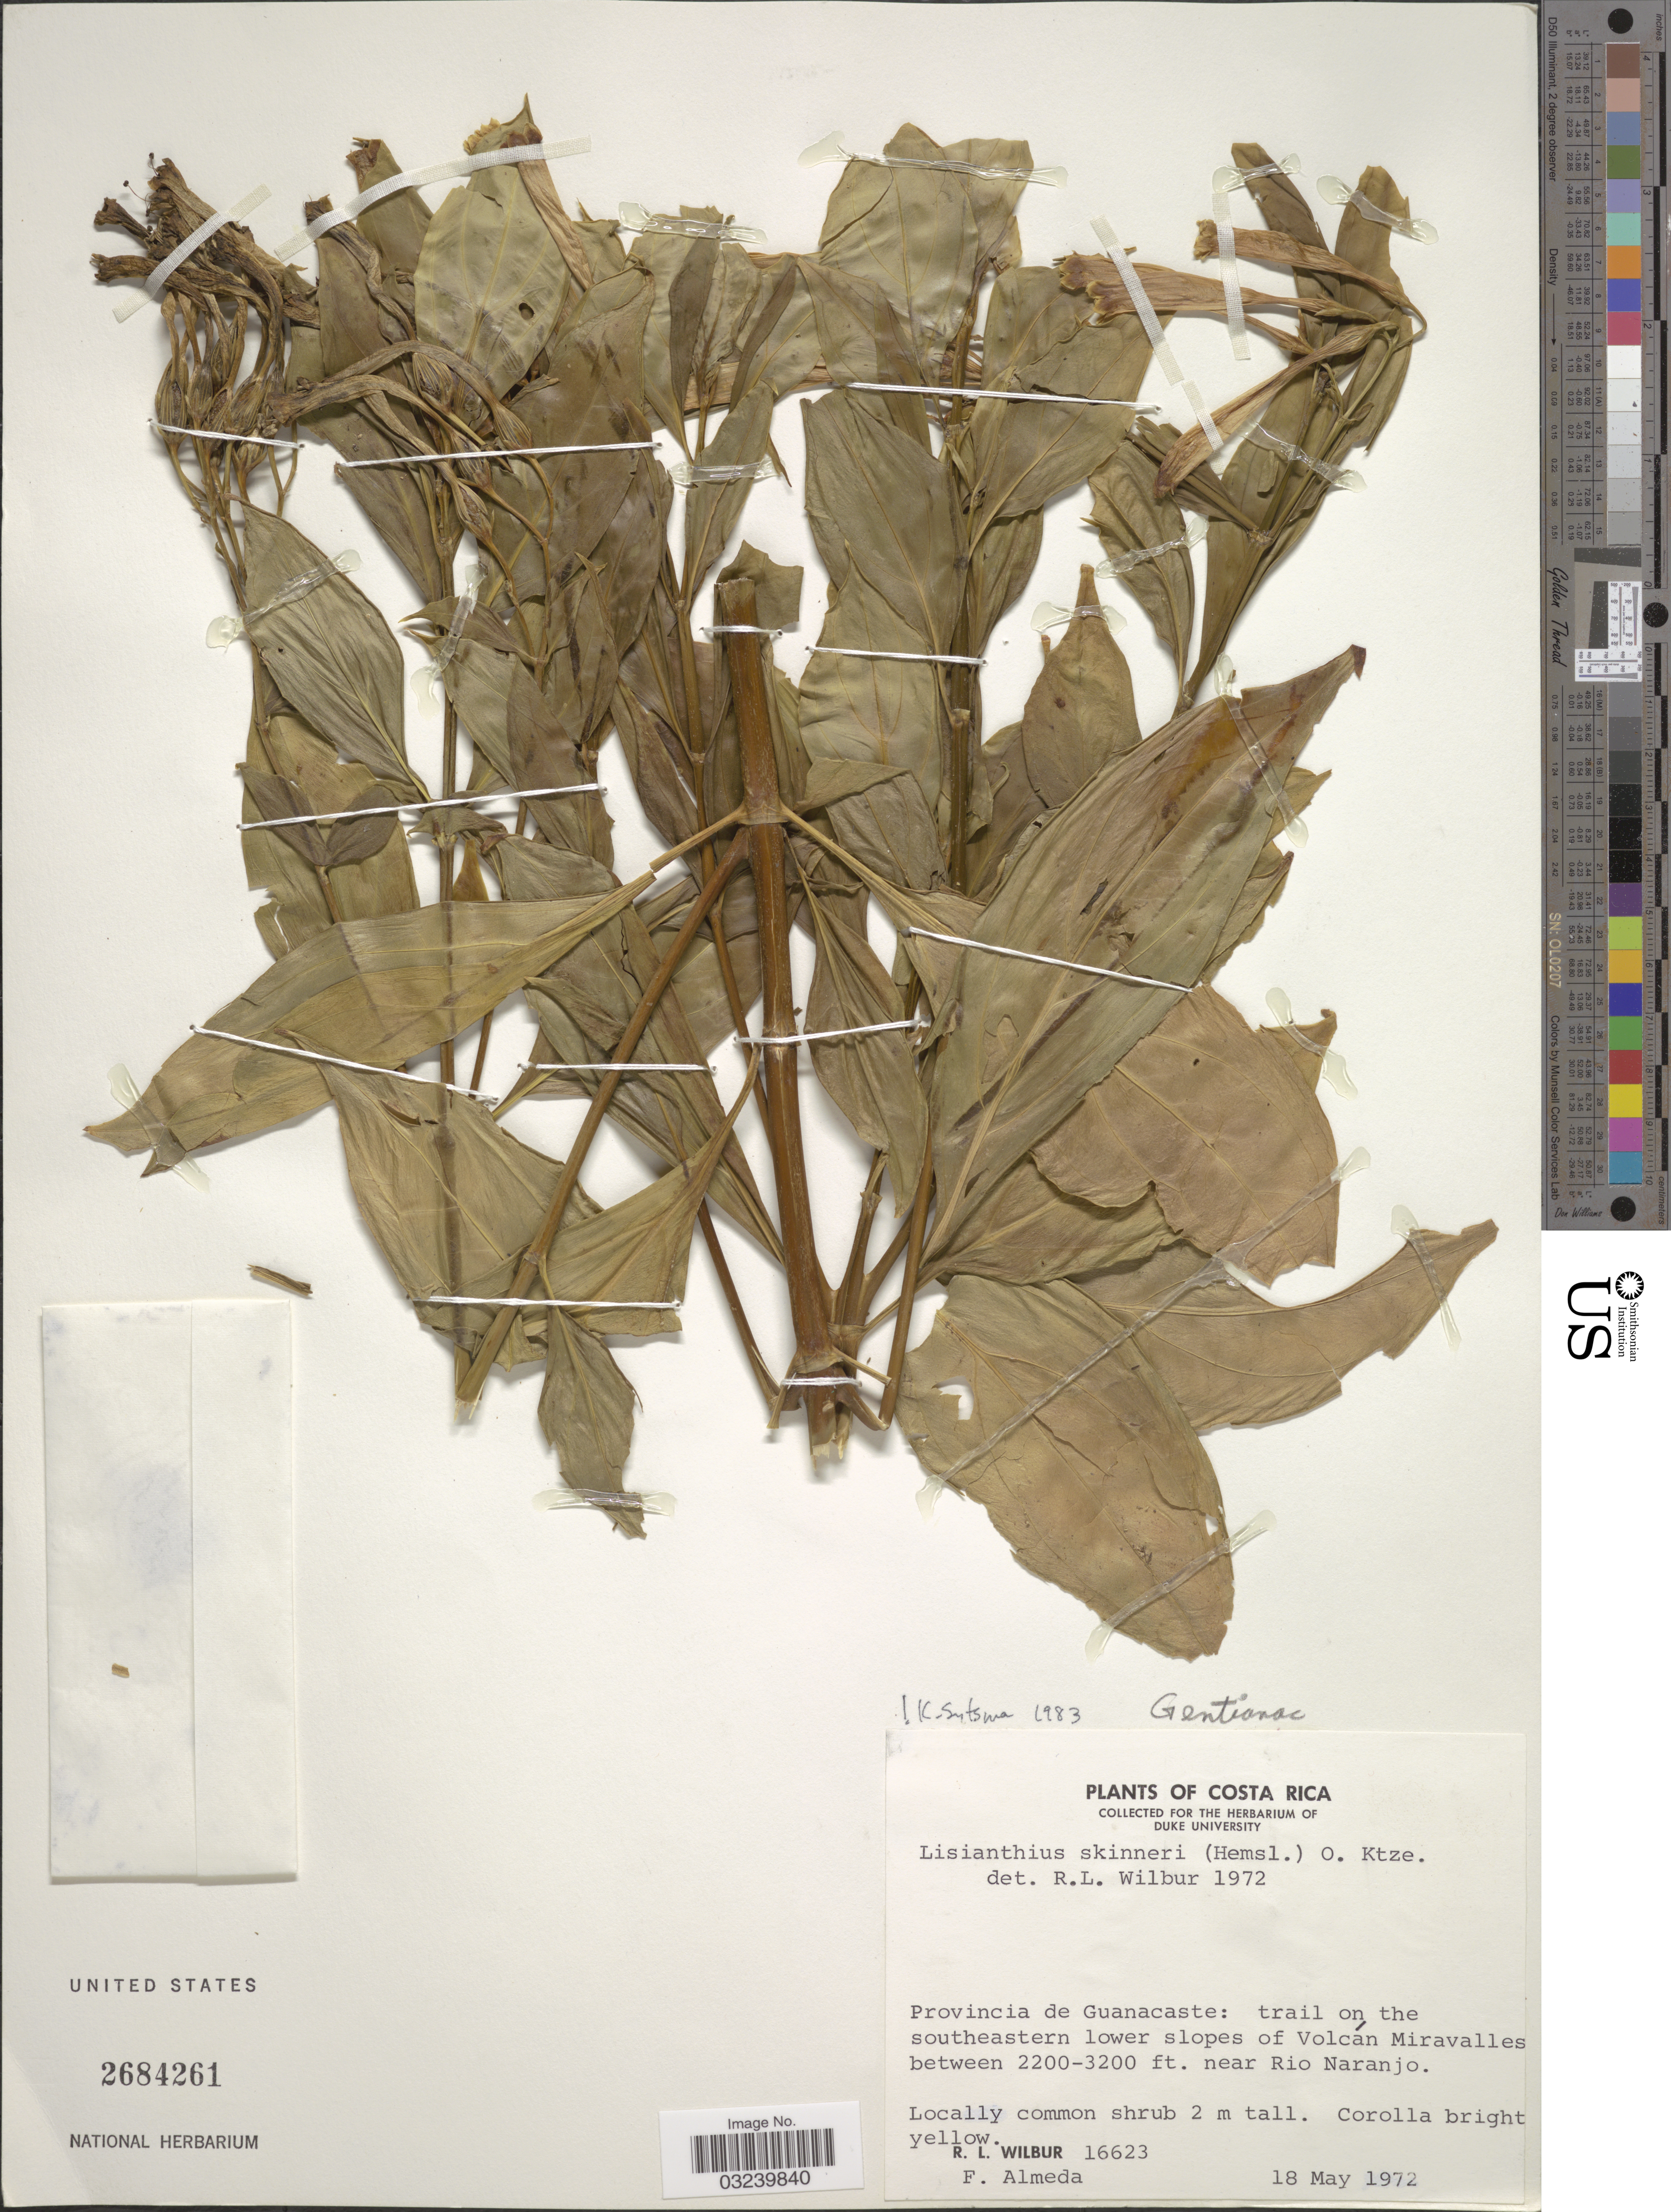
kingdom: Plantae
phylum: Tracheophyta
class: Magnoliopsida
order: Gentianales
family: Gentianaceae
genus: Lisianthius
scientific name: Lisianthius skinneri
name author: (Hemsl.) Kuntze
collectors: R. L. Wilbur & F. Almeda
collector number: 16623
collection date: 1972-05-18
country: Costa Rica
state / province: Guanacaste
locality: Trail on the southeastern lower slopes of Volcán Miravalles, near Rio Naranjo.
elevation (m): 671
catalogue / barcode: US 2684261